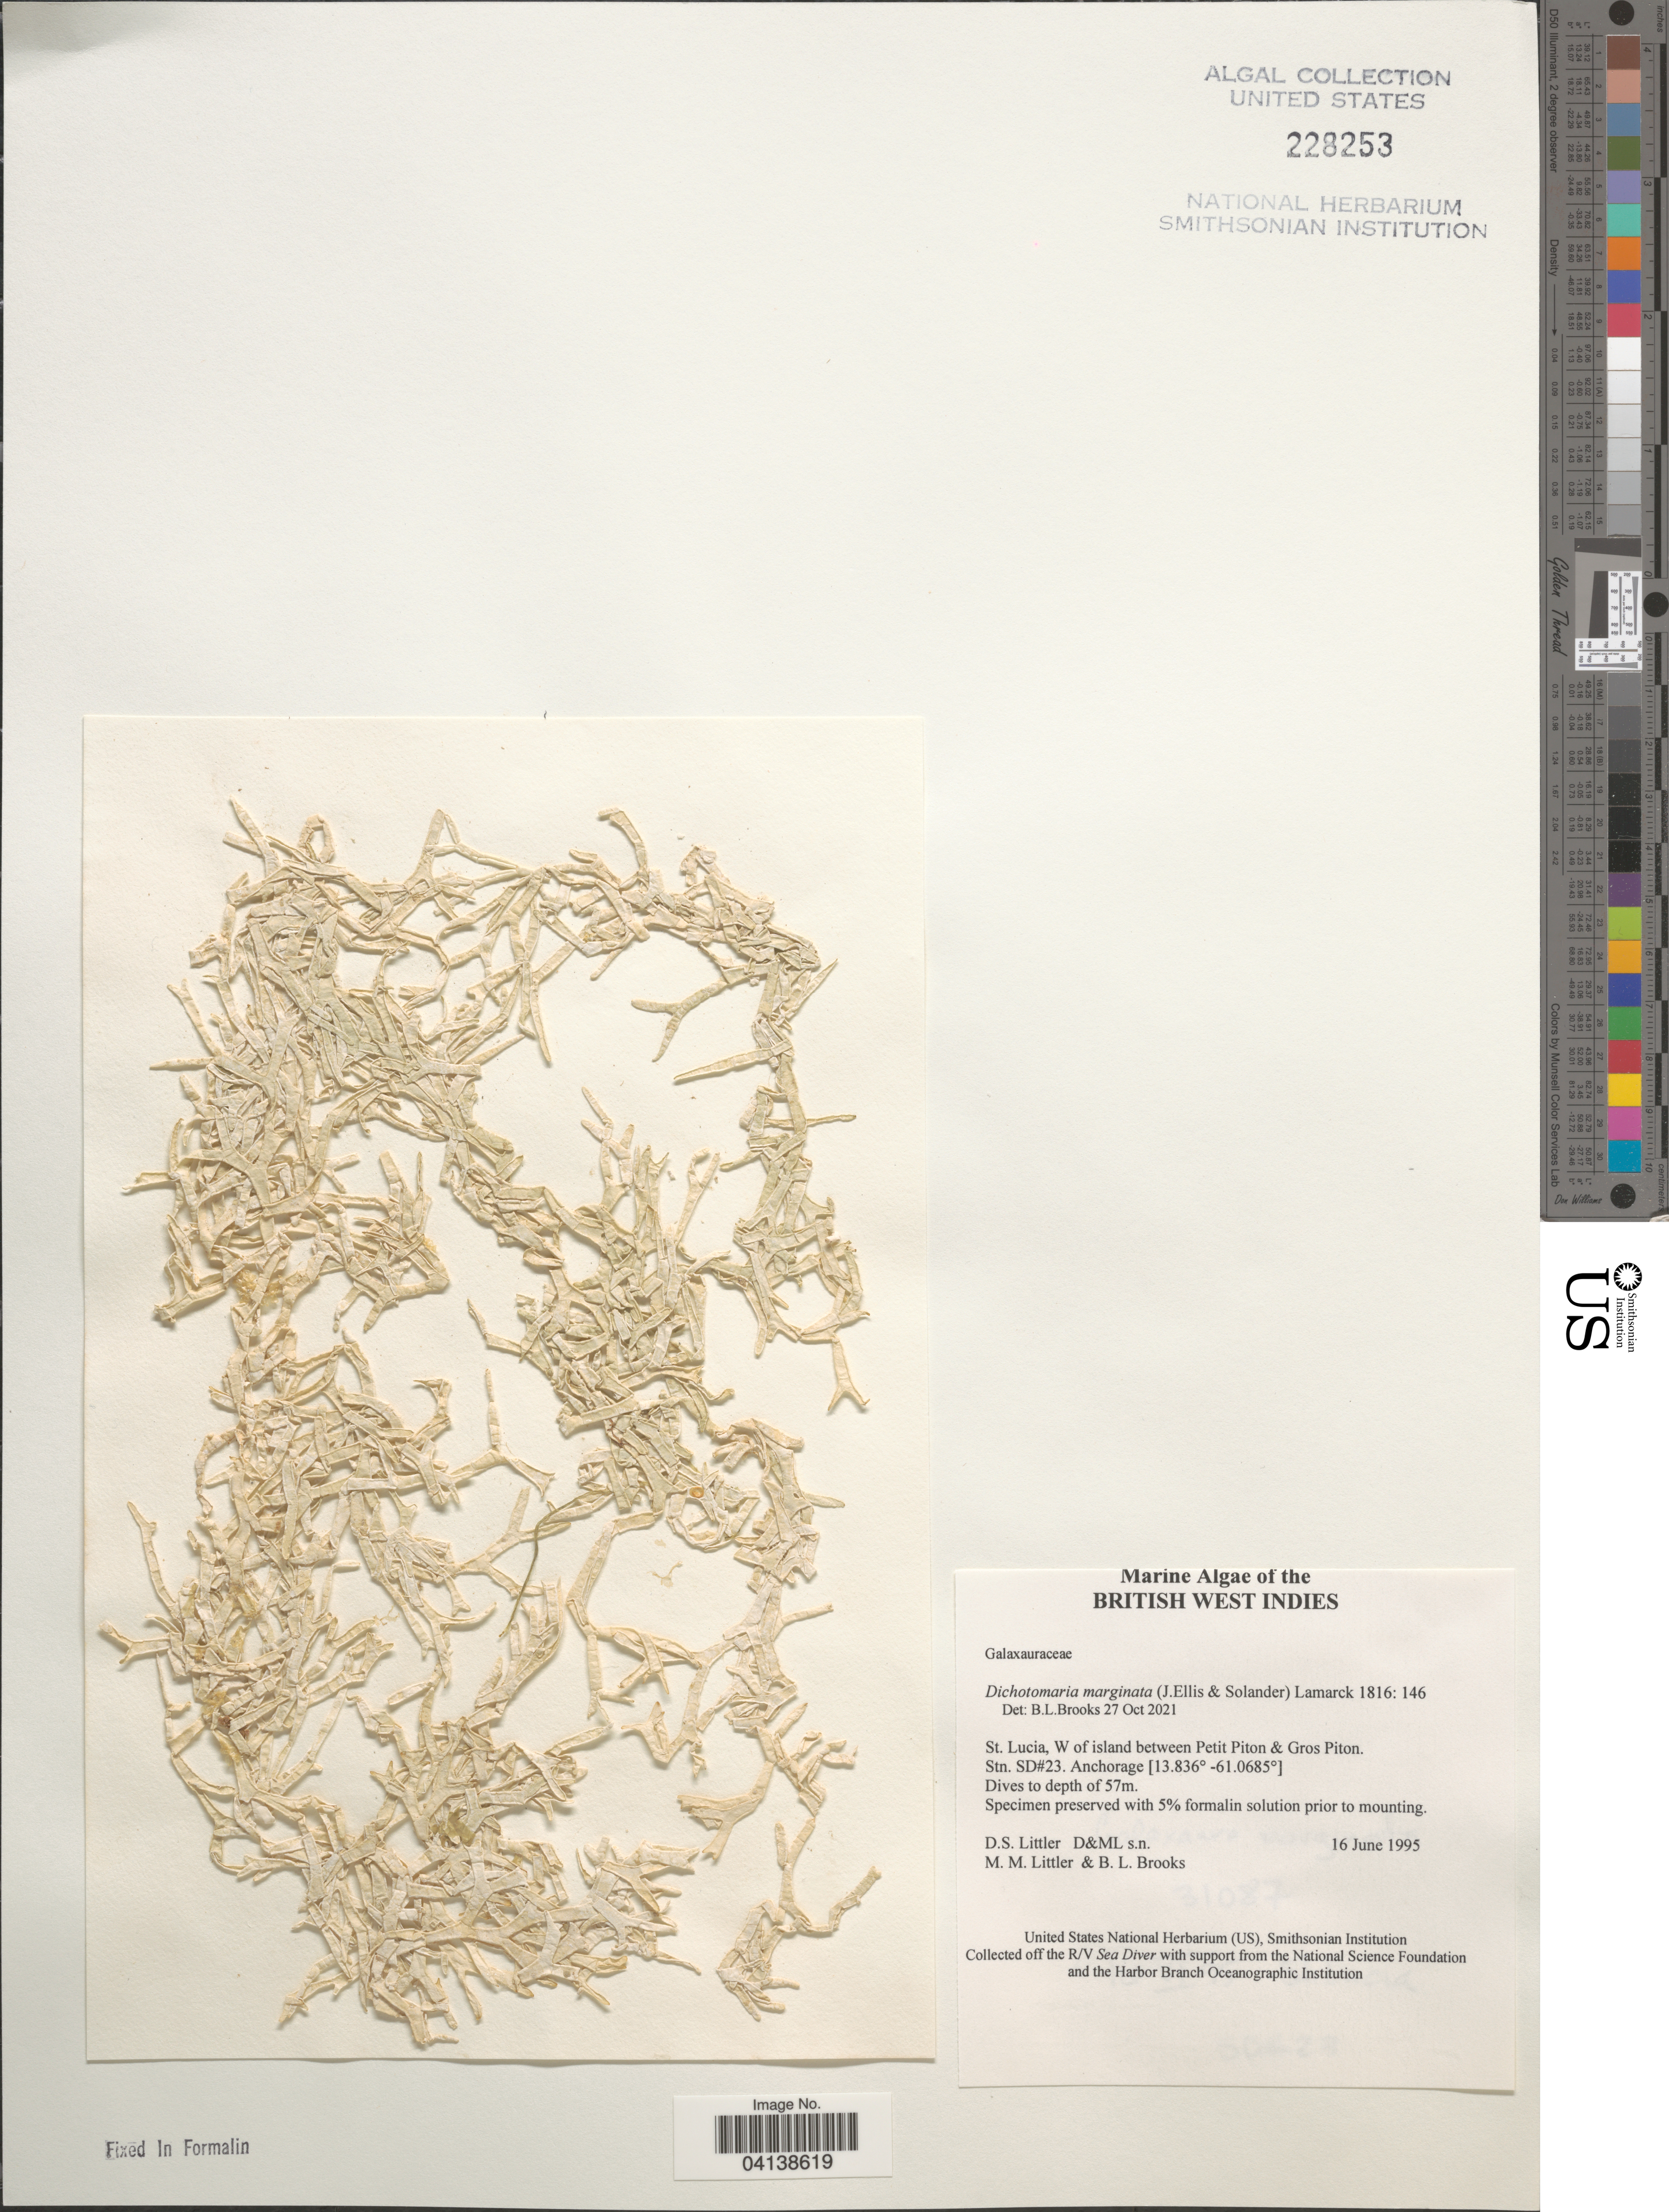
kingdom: Plantae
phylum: Rhodophyta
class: Florideophyceae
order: Nemaliales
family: Galaxauraceae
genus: Dichotomaria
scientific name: Dichotomaria marginata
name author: (J. Ellis & Sol.) Lam.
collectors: D. S. Littler & B. Brooks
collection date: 1995-06-16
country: St. Lucia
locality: British West Indies. W of island between Petit Piton & Gros Piton. Stn. SD#23.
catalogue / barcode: US 228253